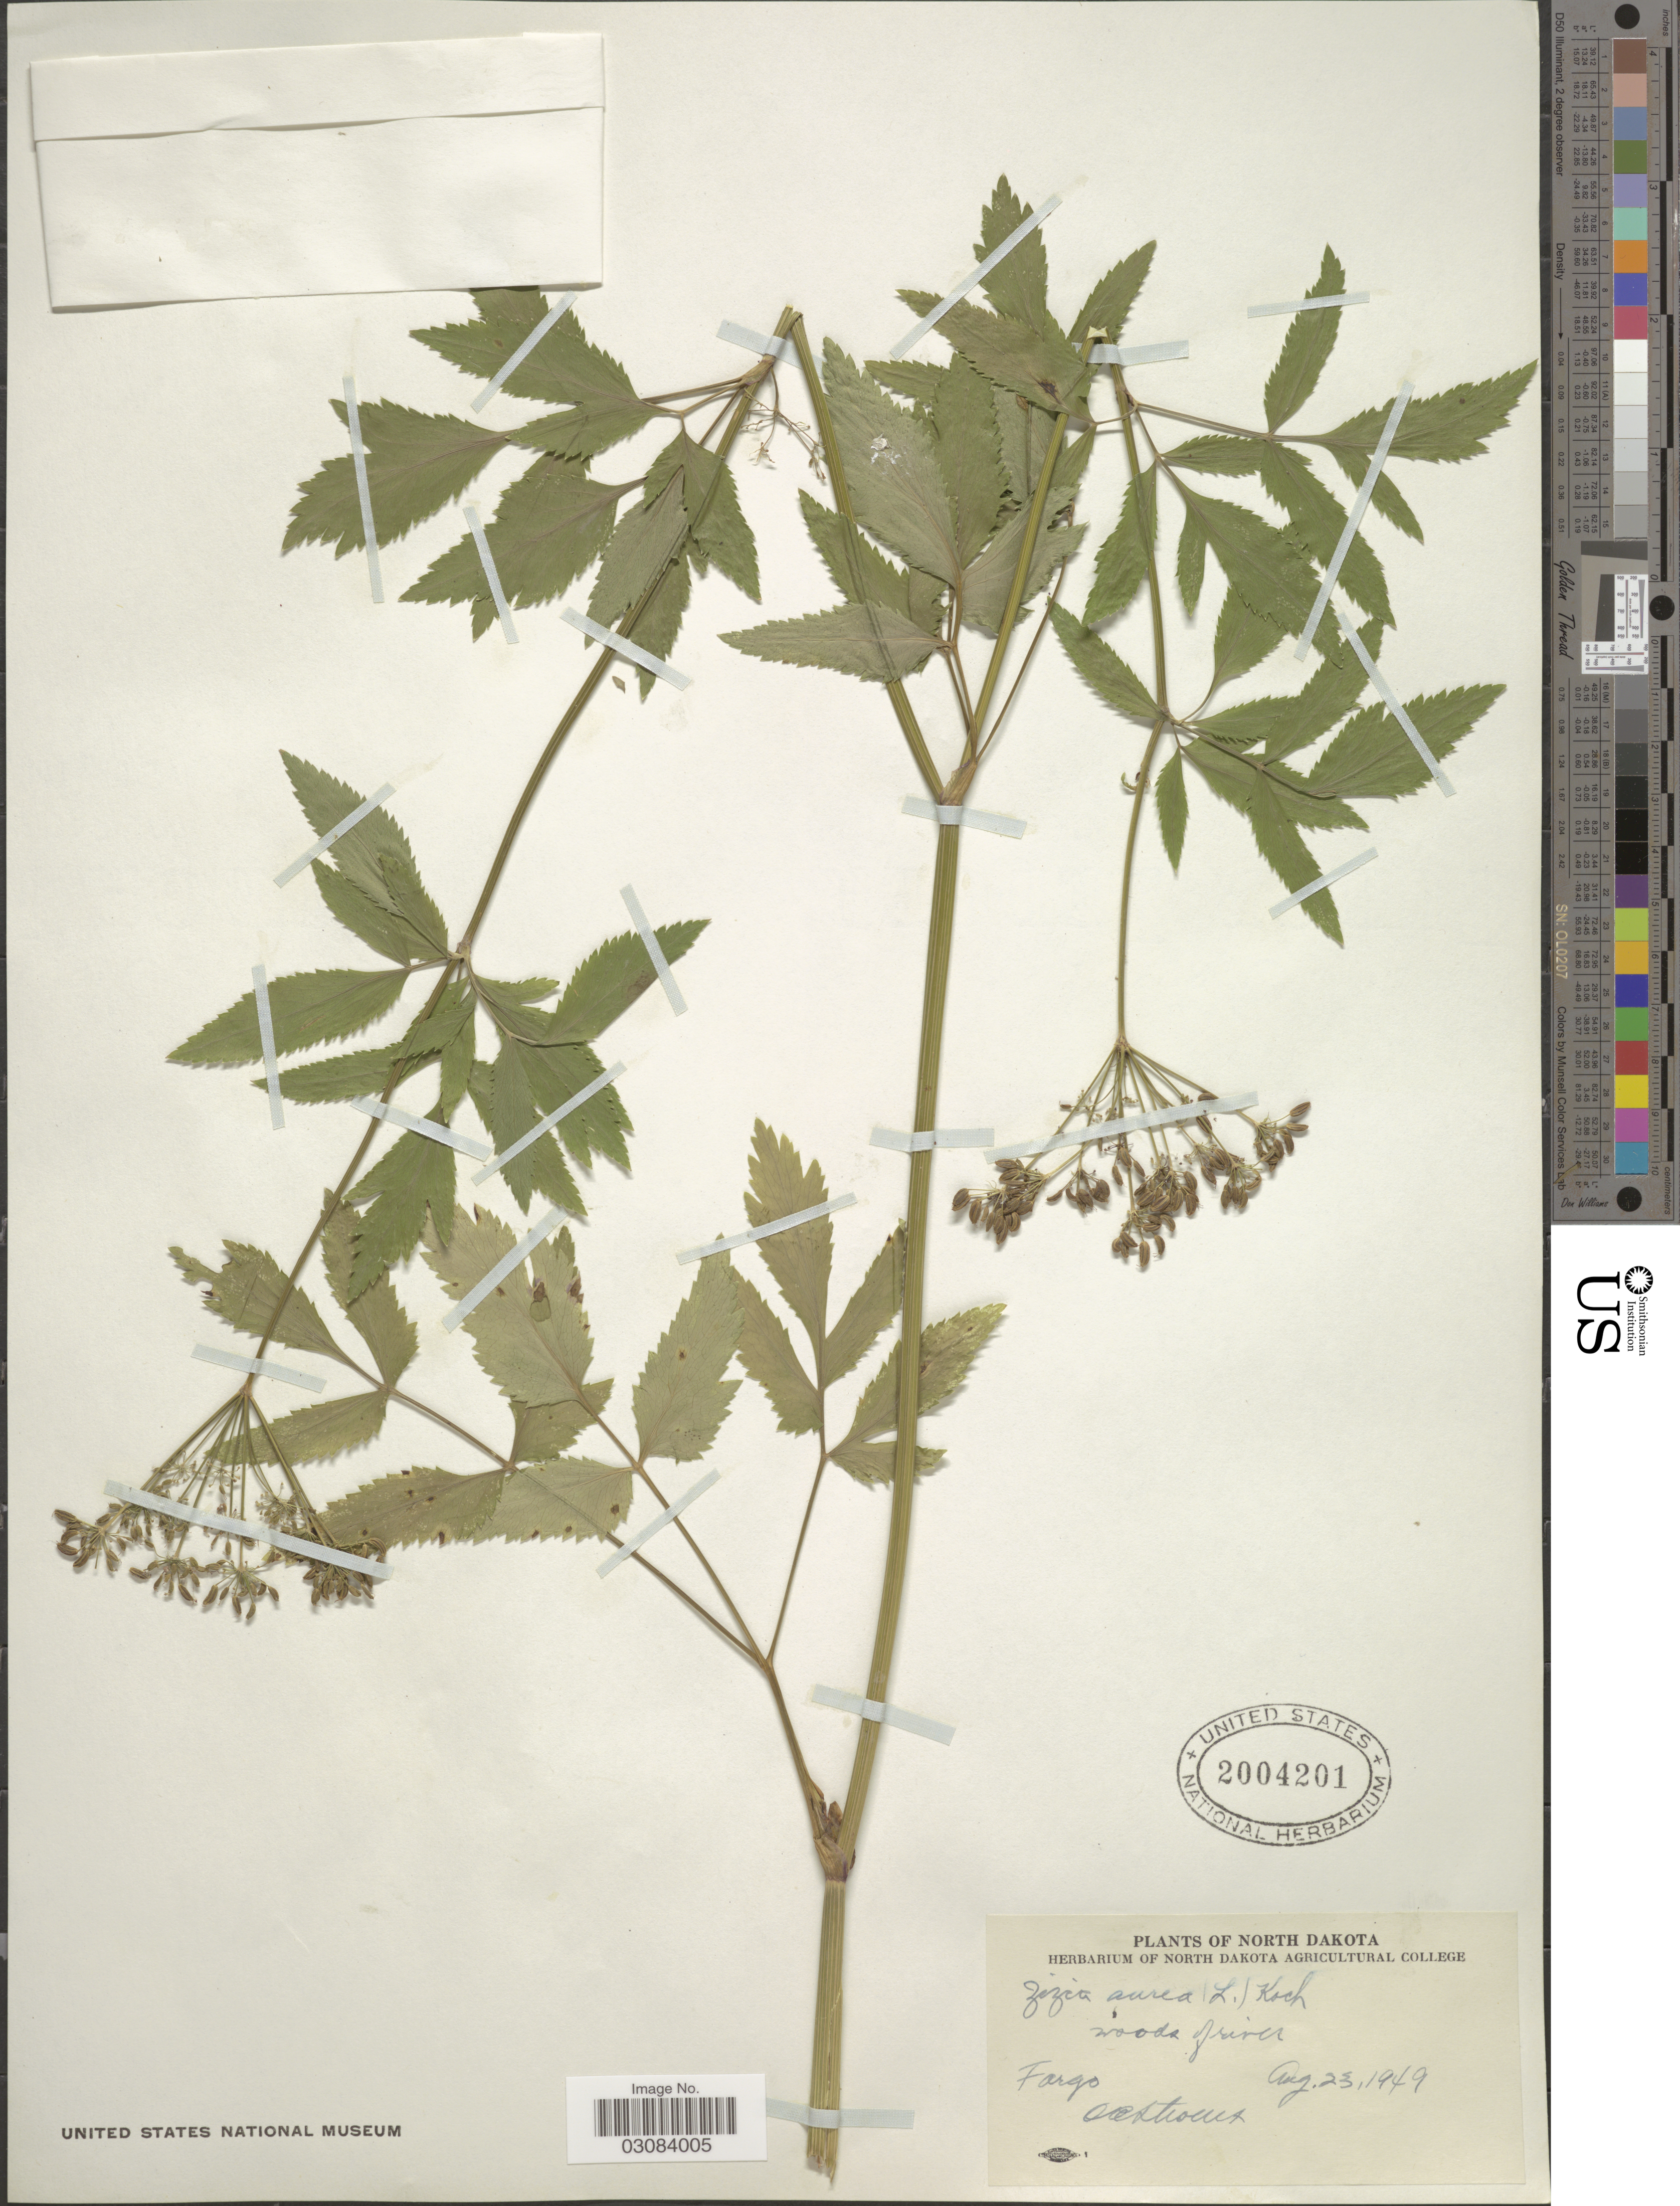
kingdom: Plantae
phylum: Tracheophyta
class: Magnoliopsida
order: Apiales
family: Apiaceae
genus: Zizia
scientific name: Zizia aurea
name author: (L.) Koch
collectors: O. A. Stevens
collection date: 1949-08-23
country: United States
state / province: North Dakota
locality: Fargo.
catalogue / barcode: US 2004201